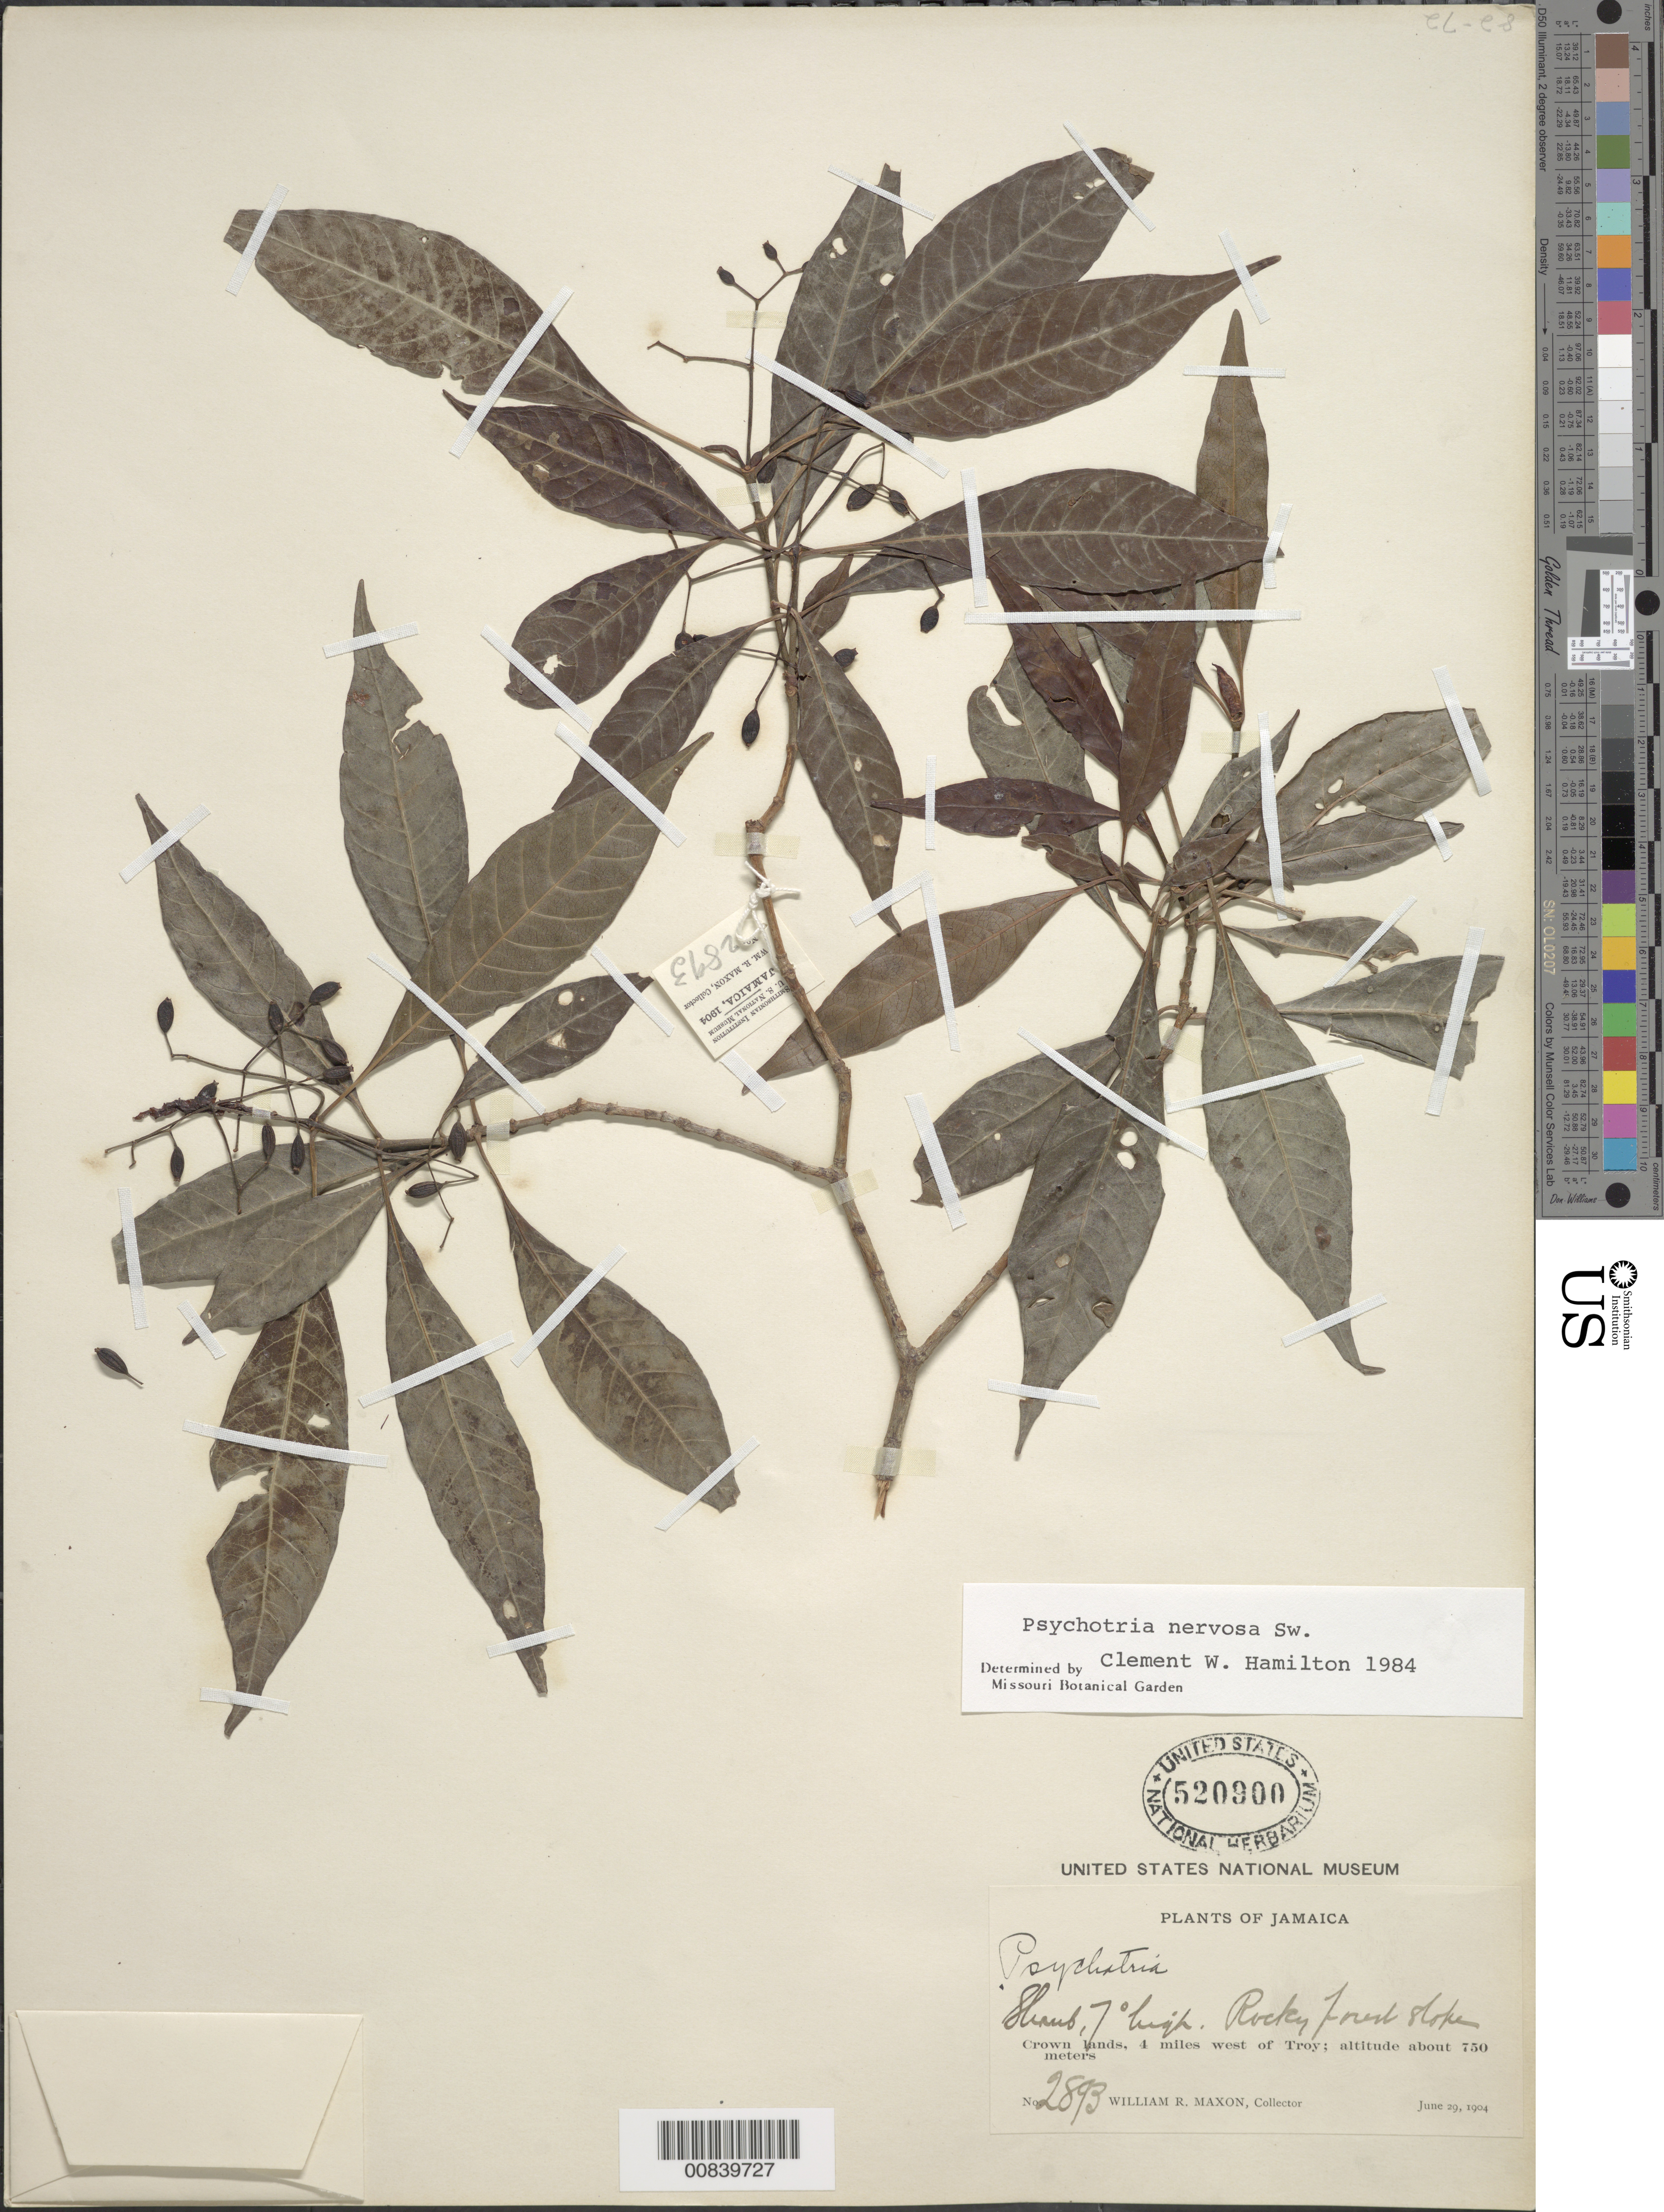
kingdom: Plantae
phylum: Tracheophyta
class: Magnoliopsida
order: Gentianales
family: Rubiaceae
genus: Psychotria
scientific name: Psychotria nervosa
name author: Sw.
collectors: W. R. Maxon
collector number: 2893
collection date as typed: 29 Jun 1904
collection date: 1904-06-29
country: Jamaica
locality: Crown Lands, 4 miles west of Troy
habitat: Rocky forest slopes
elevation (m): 750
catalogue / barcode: US 520900